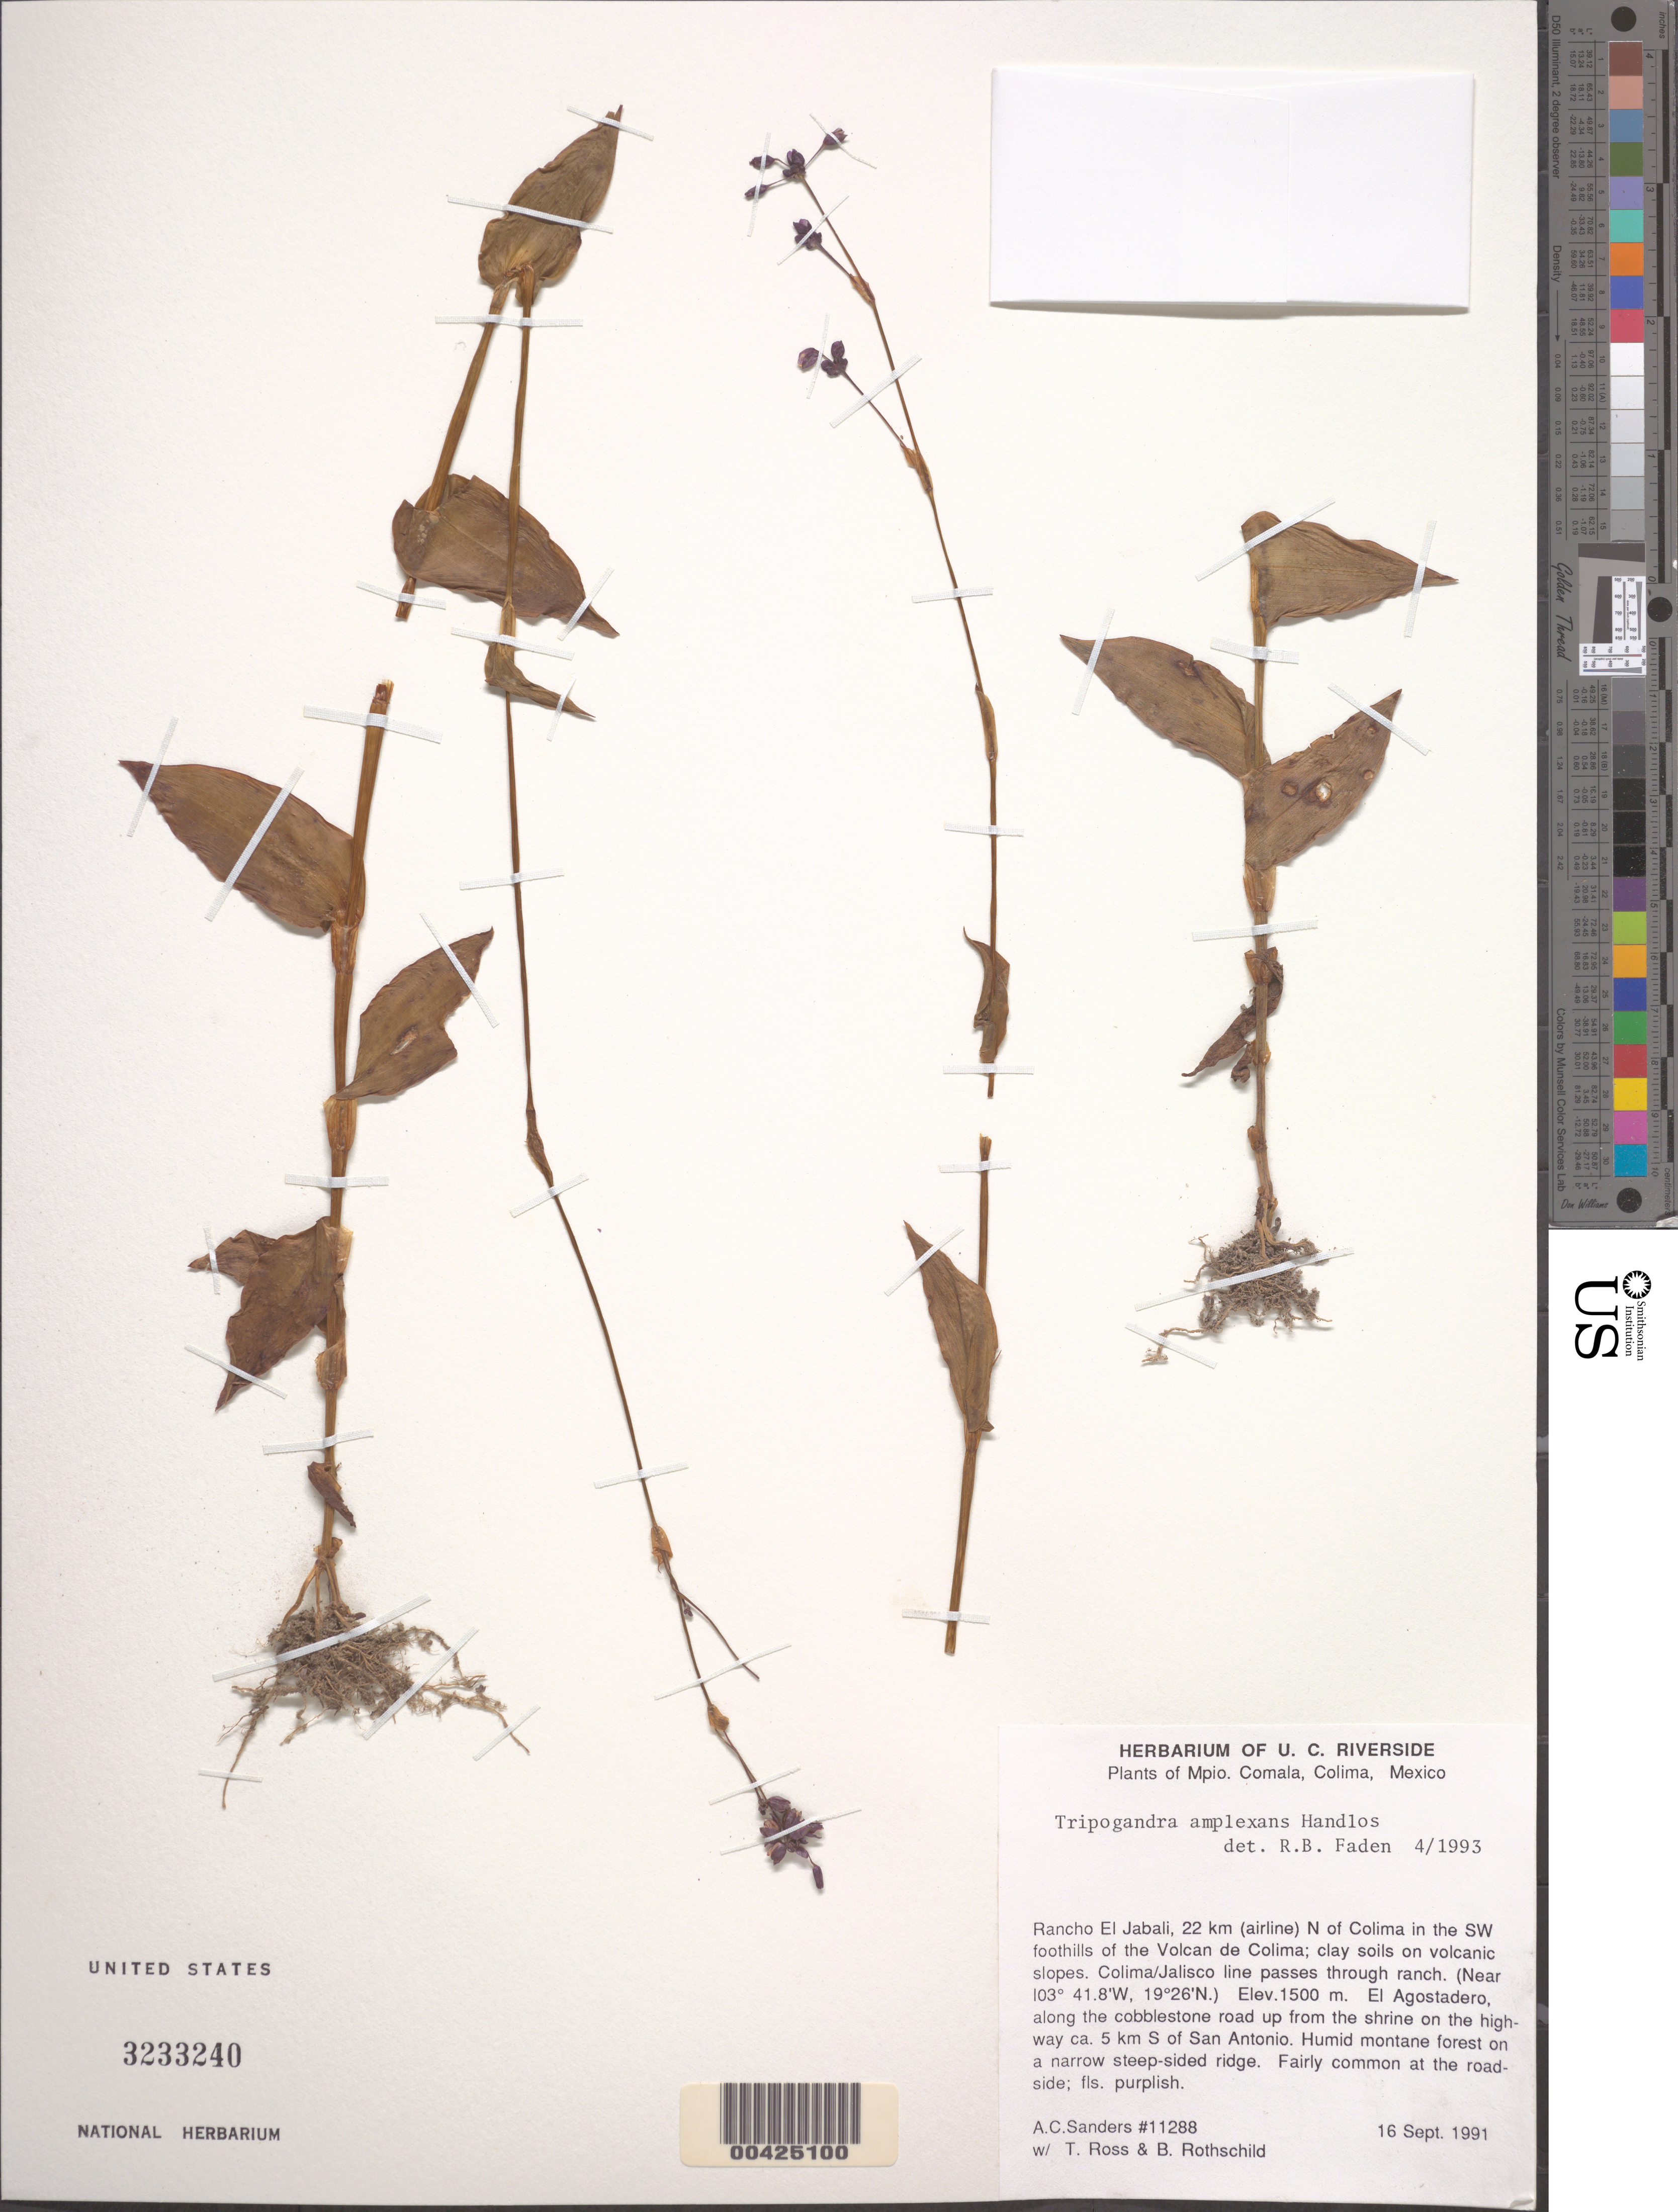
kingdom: Plantae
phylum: Tracheophyta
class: Liliopsida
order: Commelinales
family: Commelinaceae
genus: Tripogandra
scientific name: Tripogandra amplexans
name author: Handlos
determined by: Faden, Robert B., (US), Smithsonian Institution - National Museum of Natural History (UNITED STATES)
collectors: A. Sanders, B. Rothschild & T. Ross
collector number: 11288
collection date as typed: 16 Sep 1991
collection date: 1991-09-16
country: Mexico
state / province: Colima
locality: Comala, Rancho El Jabali, N of Colima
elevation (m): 1500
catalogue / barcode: US 3233240